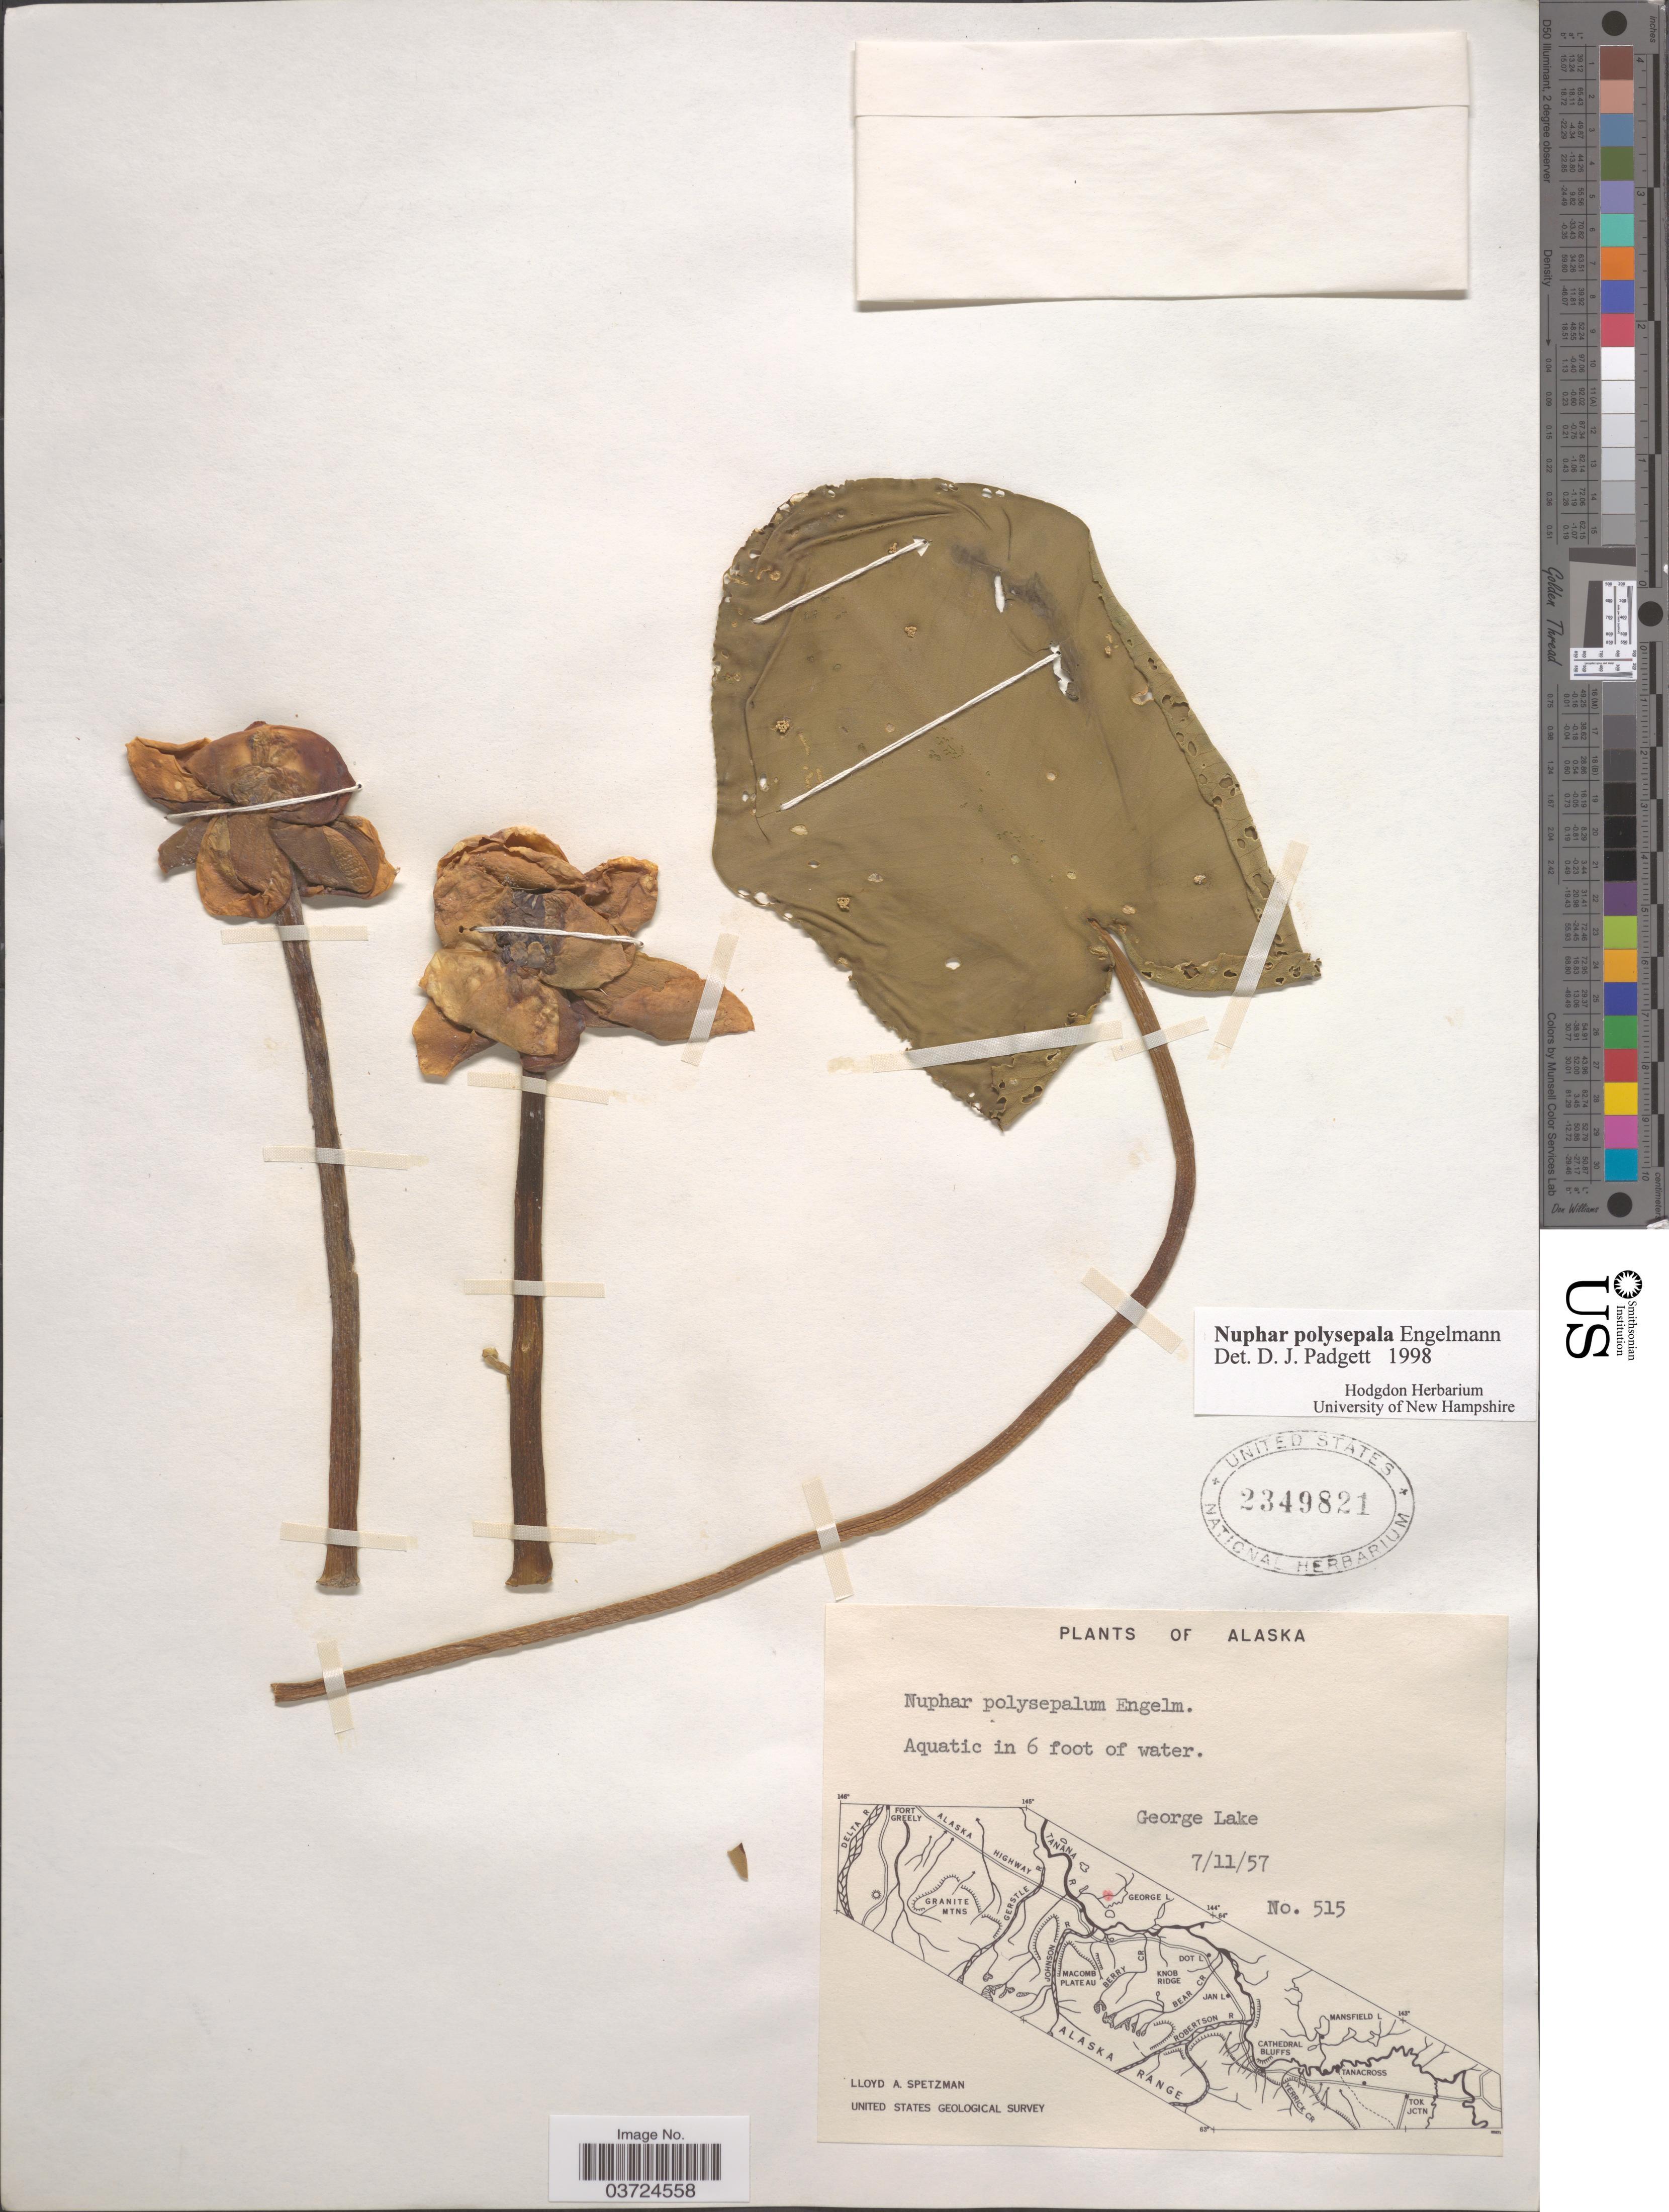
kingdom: Plantae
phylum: Tracheophyta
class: Magnoliopsida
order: Nymphaeales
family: Nymphaeaceae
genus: Nuphar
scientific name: Nuphar polysepala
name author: Englem.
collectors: L. Spetzman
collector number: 515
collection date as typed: Transcribed d/m/y: 11/7/57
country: United States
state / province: Alaska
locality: George Lake.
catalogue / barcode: US 2349821